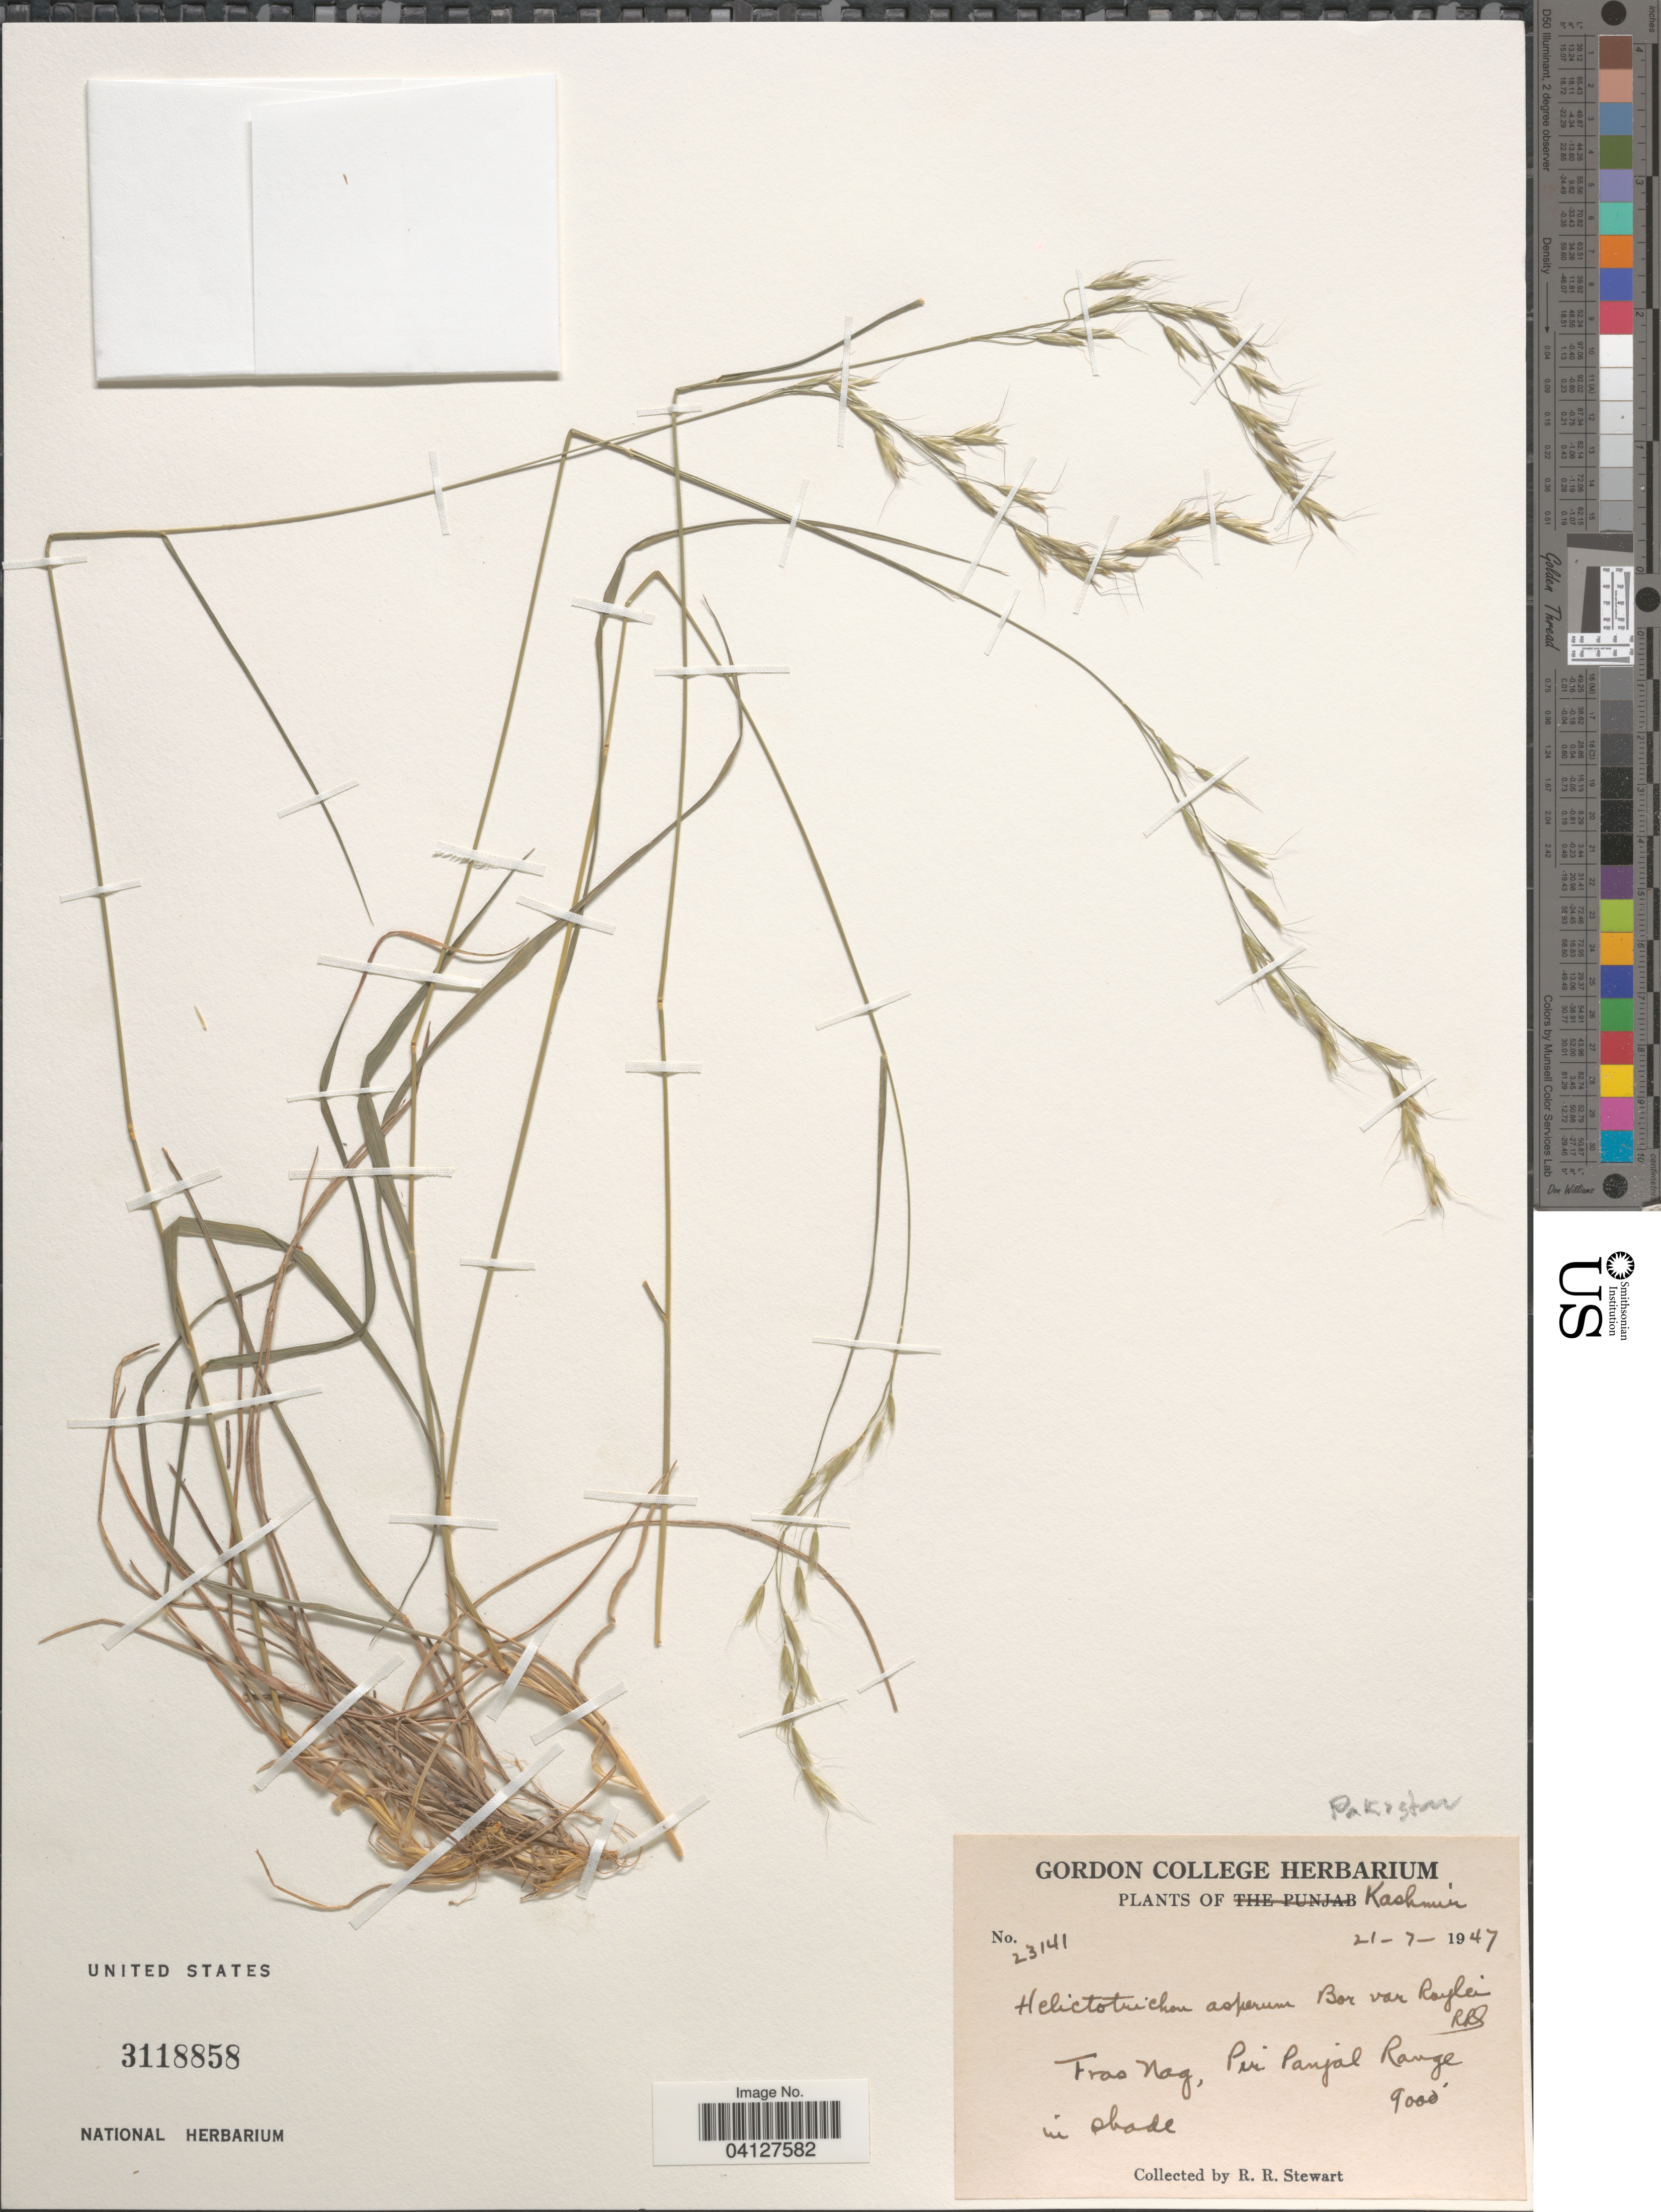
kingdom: Plantae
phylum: Tracheophyta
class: Liliopsida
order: Poales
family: Poaceae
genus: Helictotrichon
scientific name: Helictotrichon asperum var. roylei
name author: (Hook. f.) R.R. Stewart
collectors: R. Stewart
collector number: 23141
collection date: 1947-07-21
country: Pakistan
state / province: Azad Kashmir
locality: Kashmir. Fras Nag, Pir Panjal Range.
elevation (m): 2743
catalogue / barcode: US 3118858